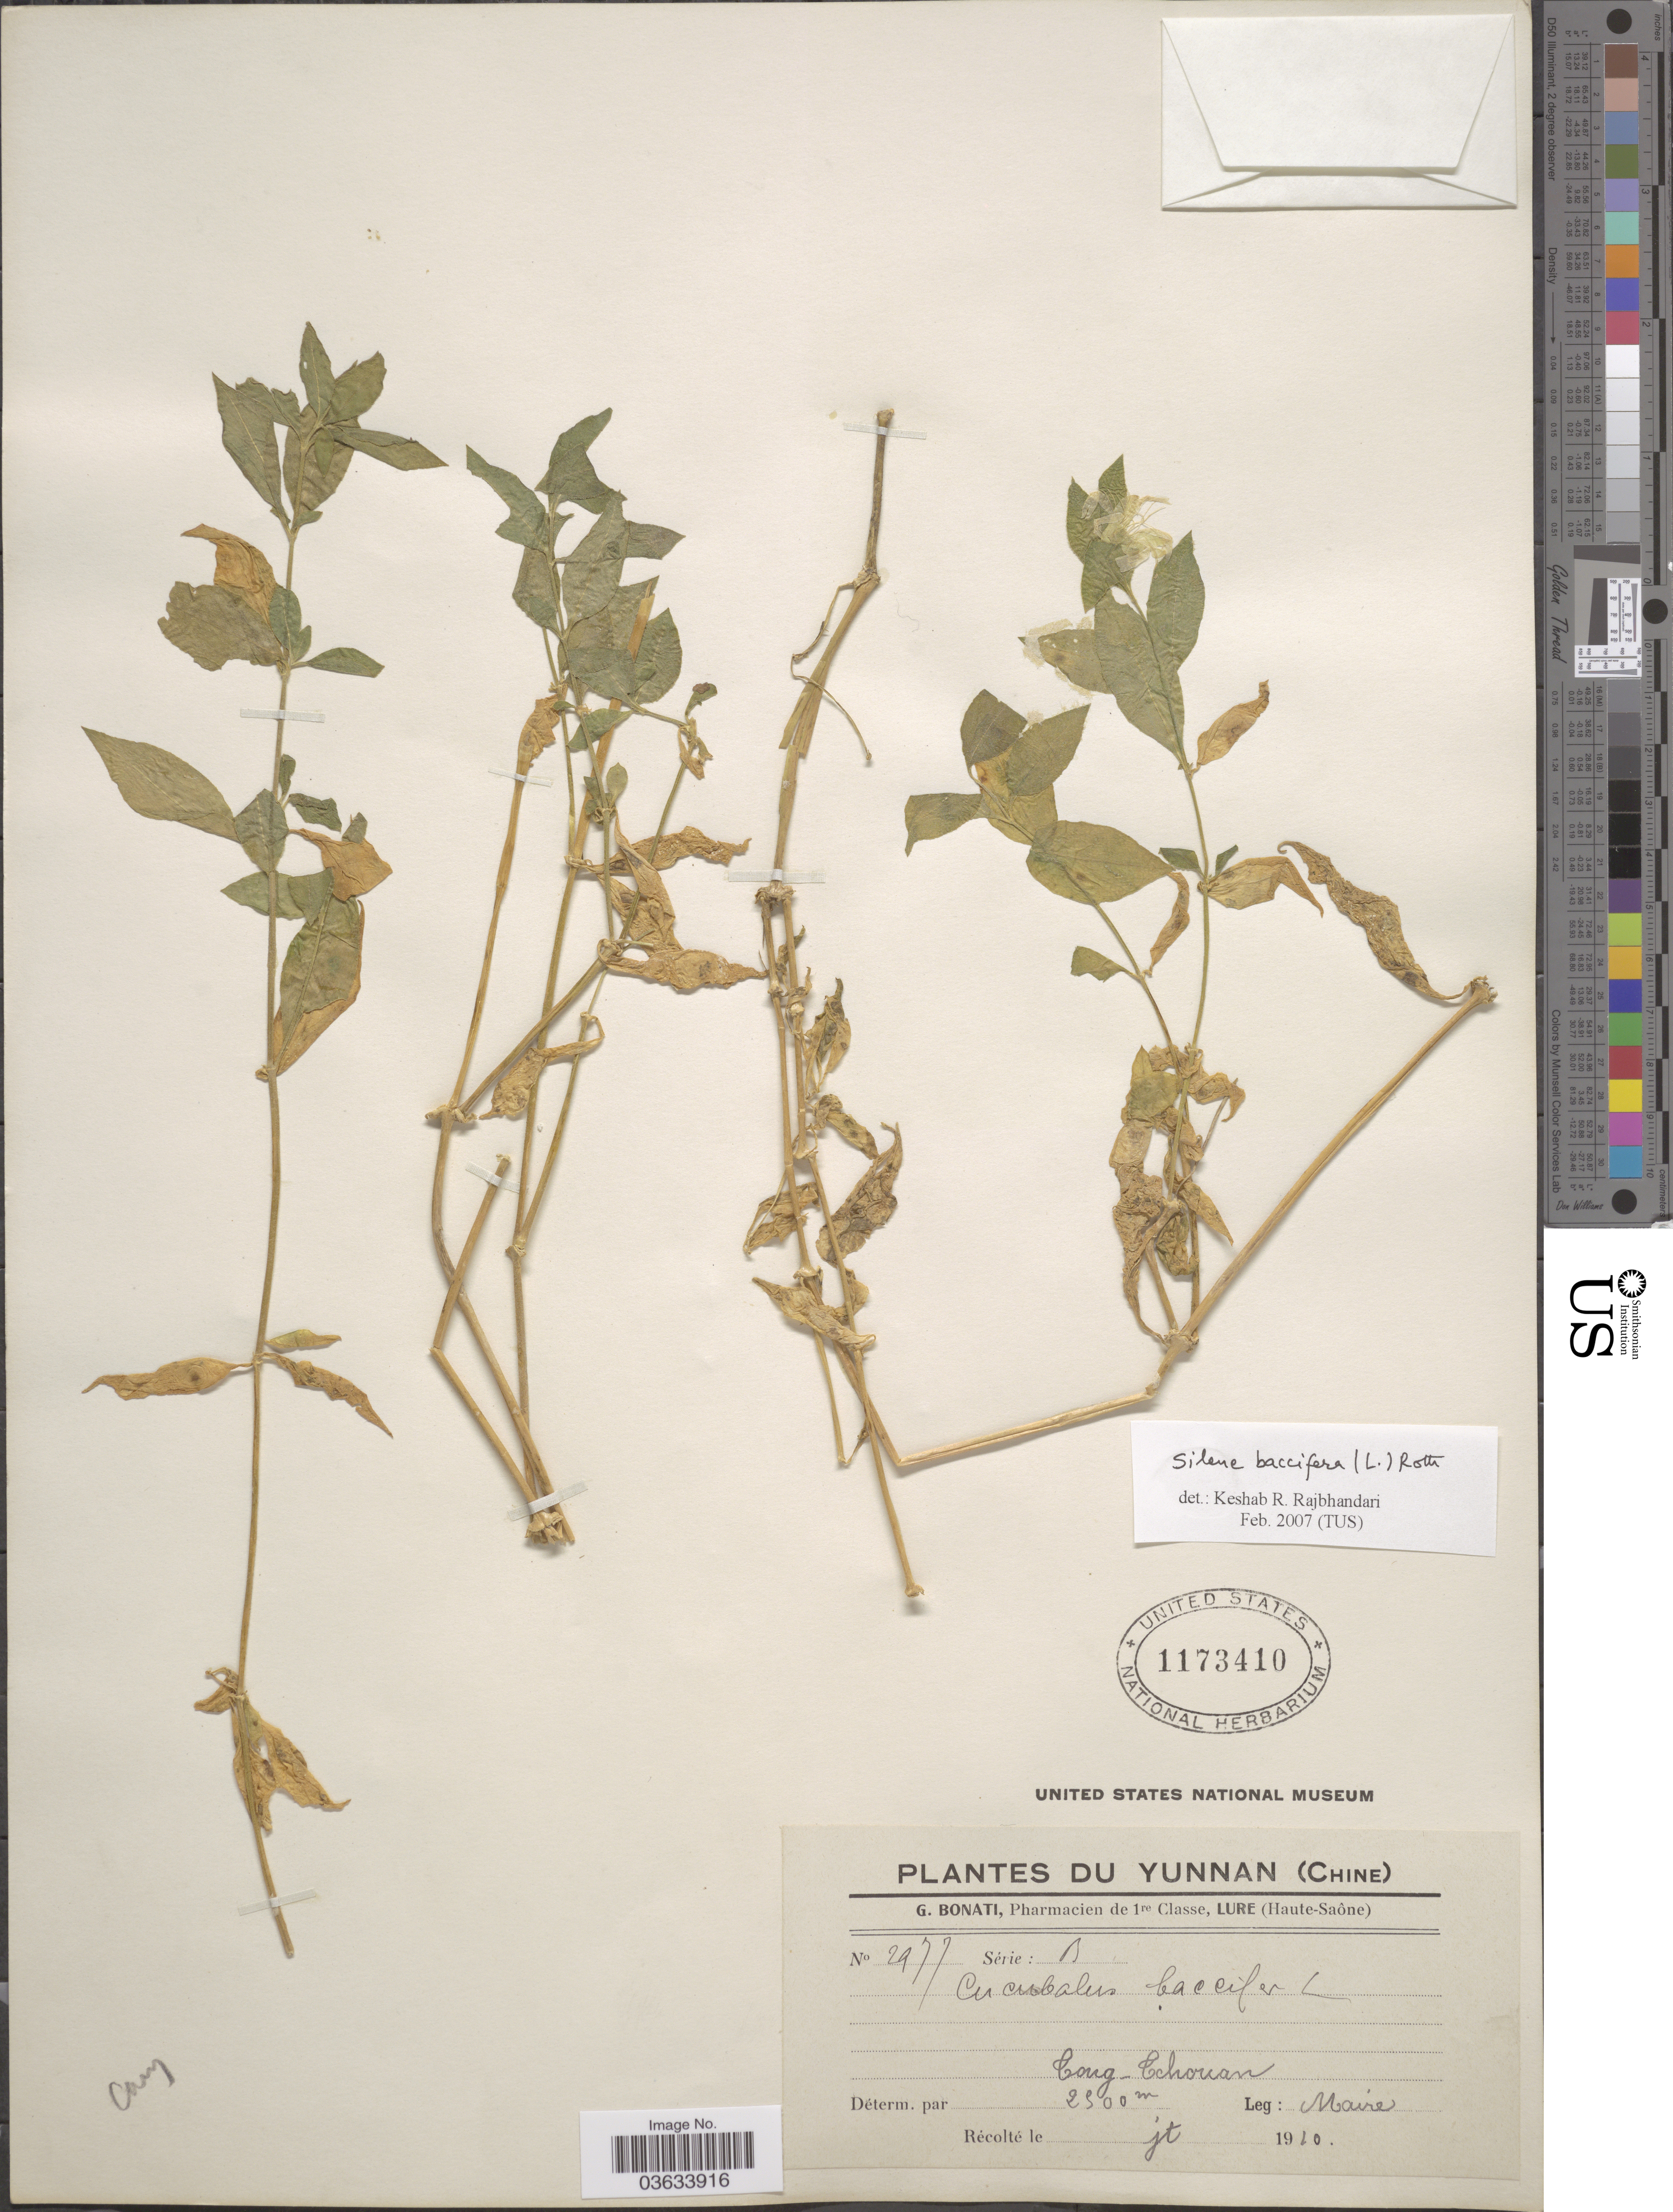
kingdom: Plantae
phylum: Tracheophyta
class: Magnoliopsida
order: Caryophyllales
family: Caryophyllaceae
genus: Silene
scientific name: Silene baccifera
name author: (L.) Durande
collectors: Maire, --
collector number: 2977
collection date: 1910-07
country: China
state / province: Yunnan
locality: Tong-Tchouan.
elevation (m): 2500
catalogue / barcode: US 1173410